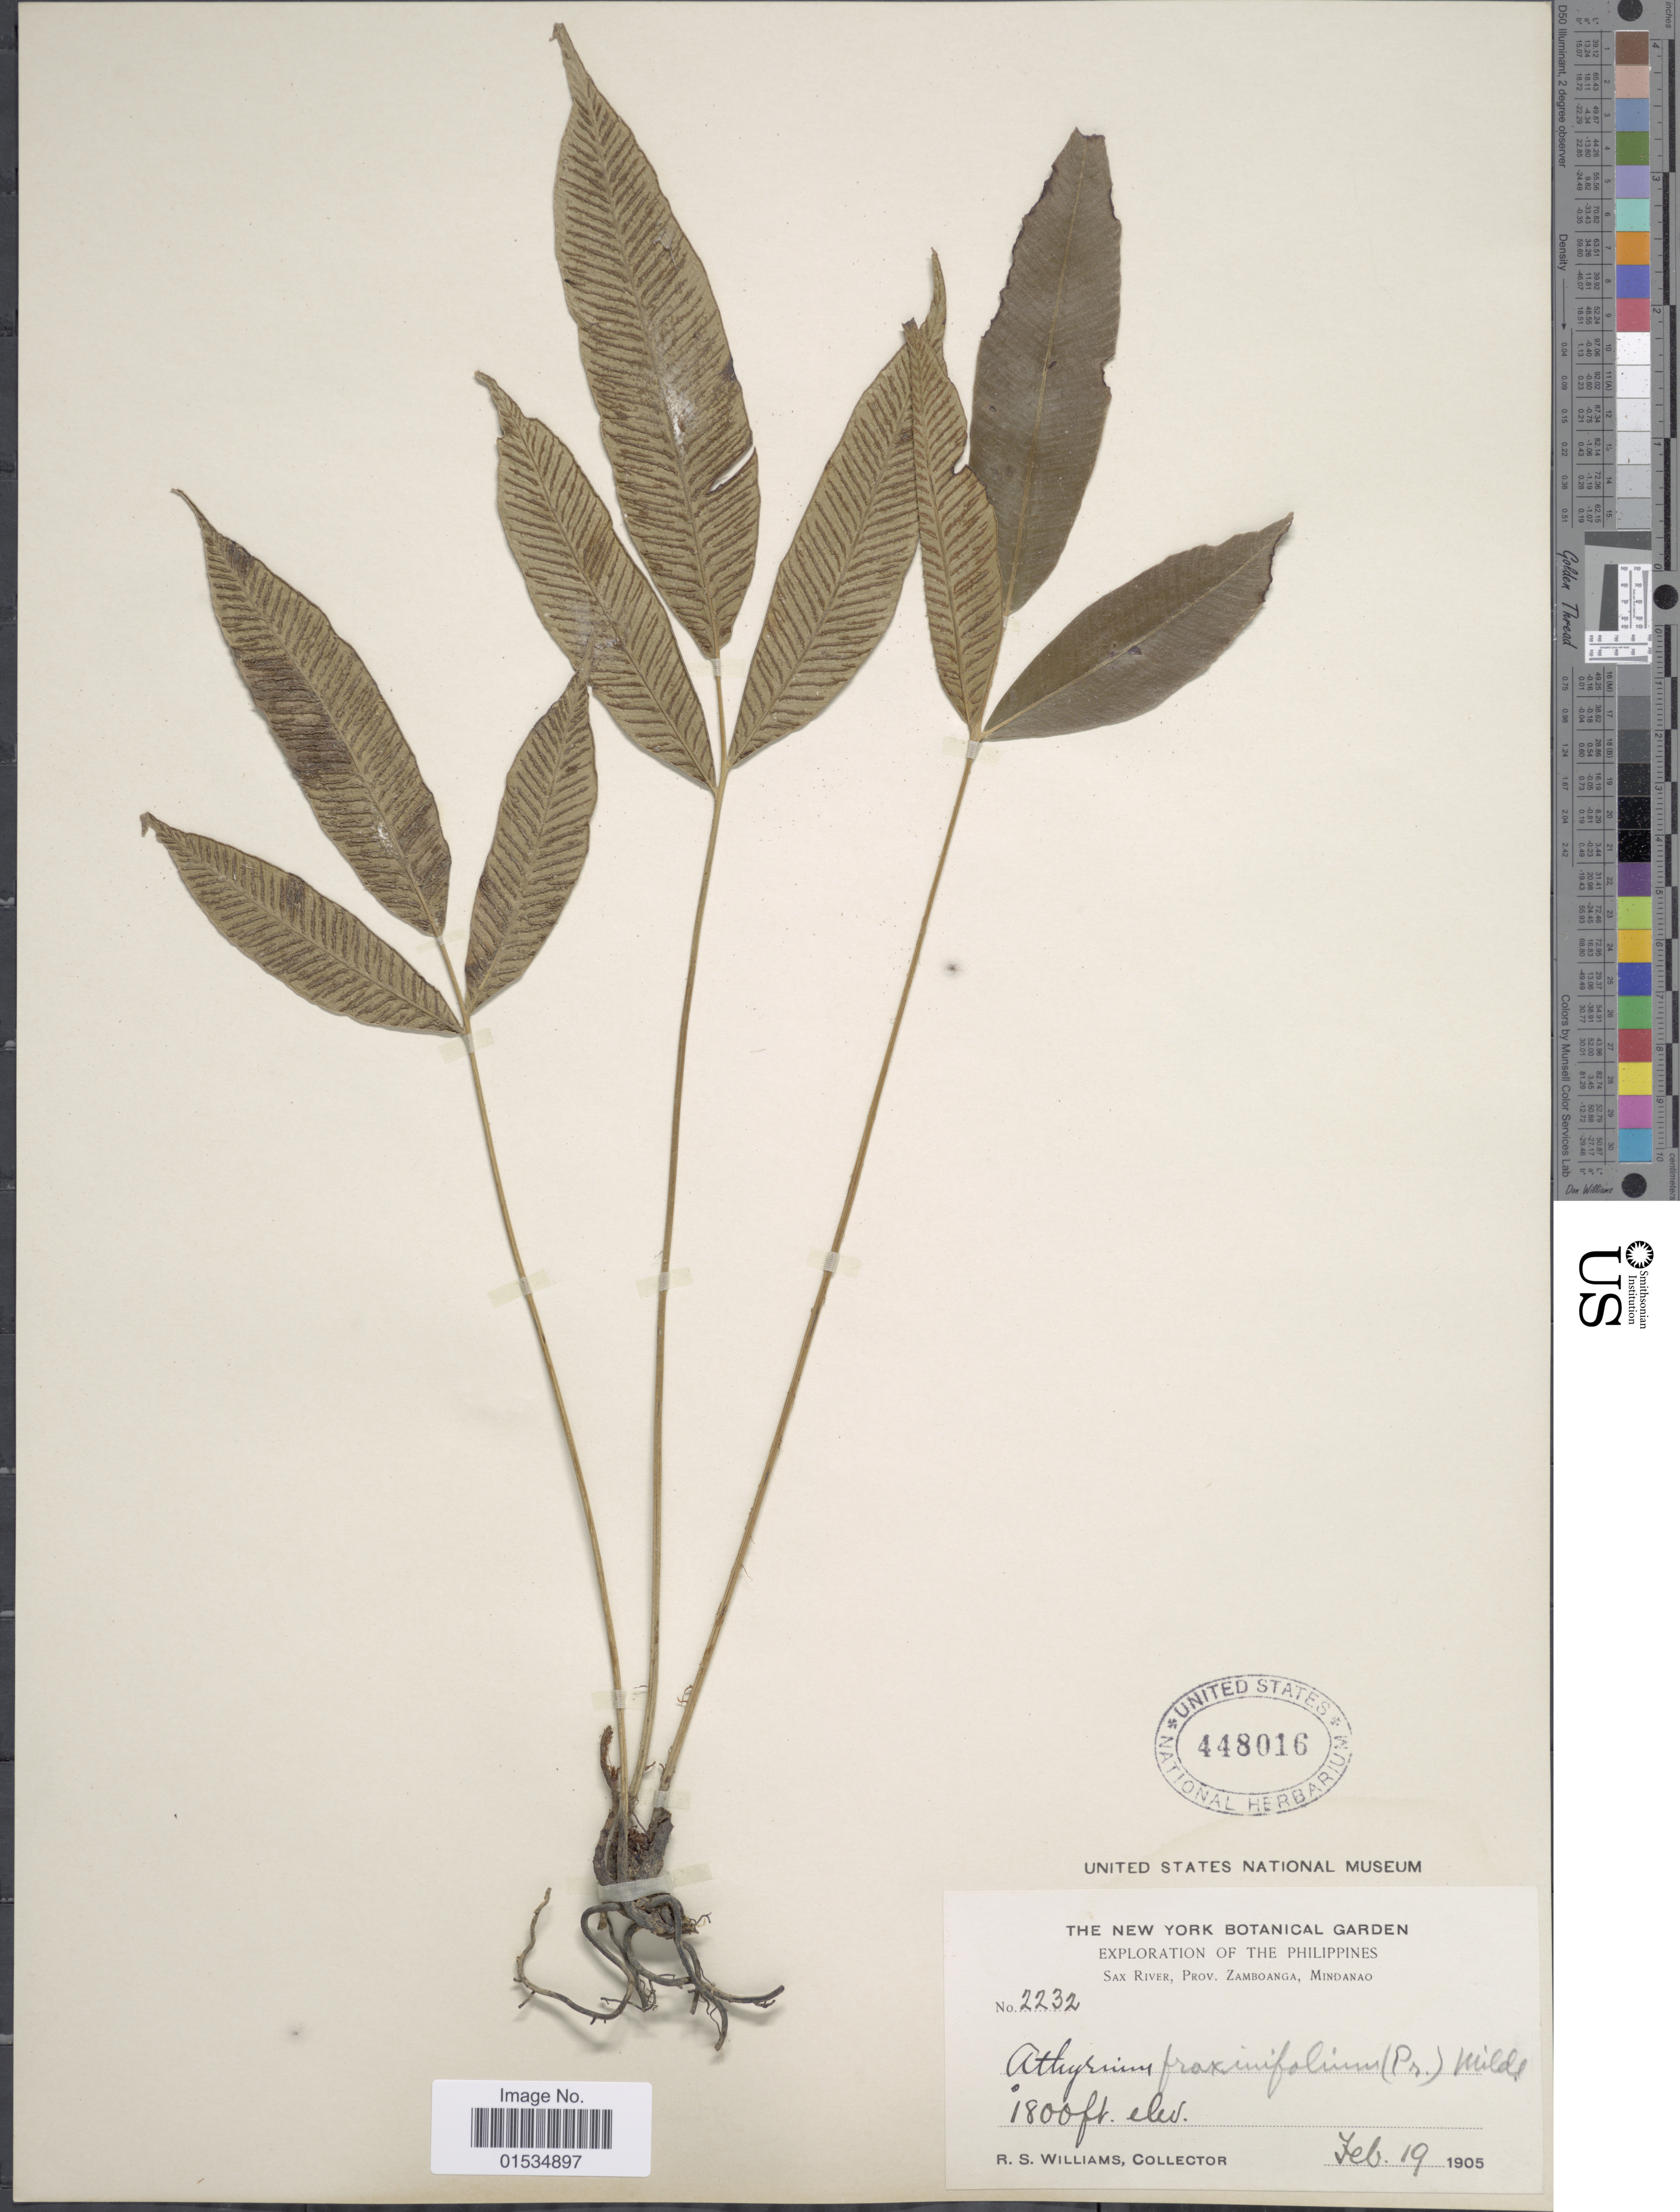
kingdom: Plantae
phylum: Tracheophyta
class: Polypodiopsida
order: Polypodiales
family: Athyriaceae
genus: Diplazium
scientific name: Diplazium fraxinifolium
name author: C. Presl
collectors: R. S. Williams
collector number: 2232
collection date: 1905-02-19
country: Philippines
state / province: Zamboanga Peninsula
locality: Sax River, Prov. Zamboanga, Mindanao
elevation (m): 549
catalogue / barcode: US 448016